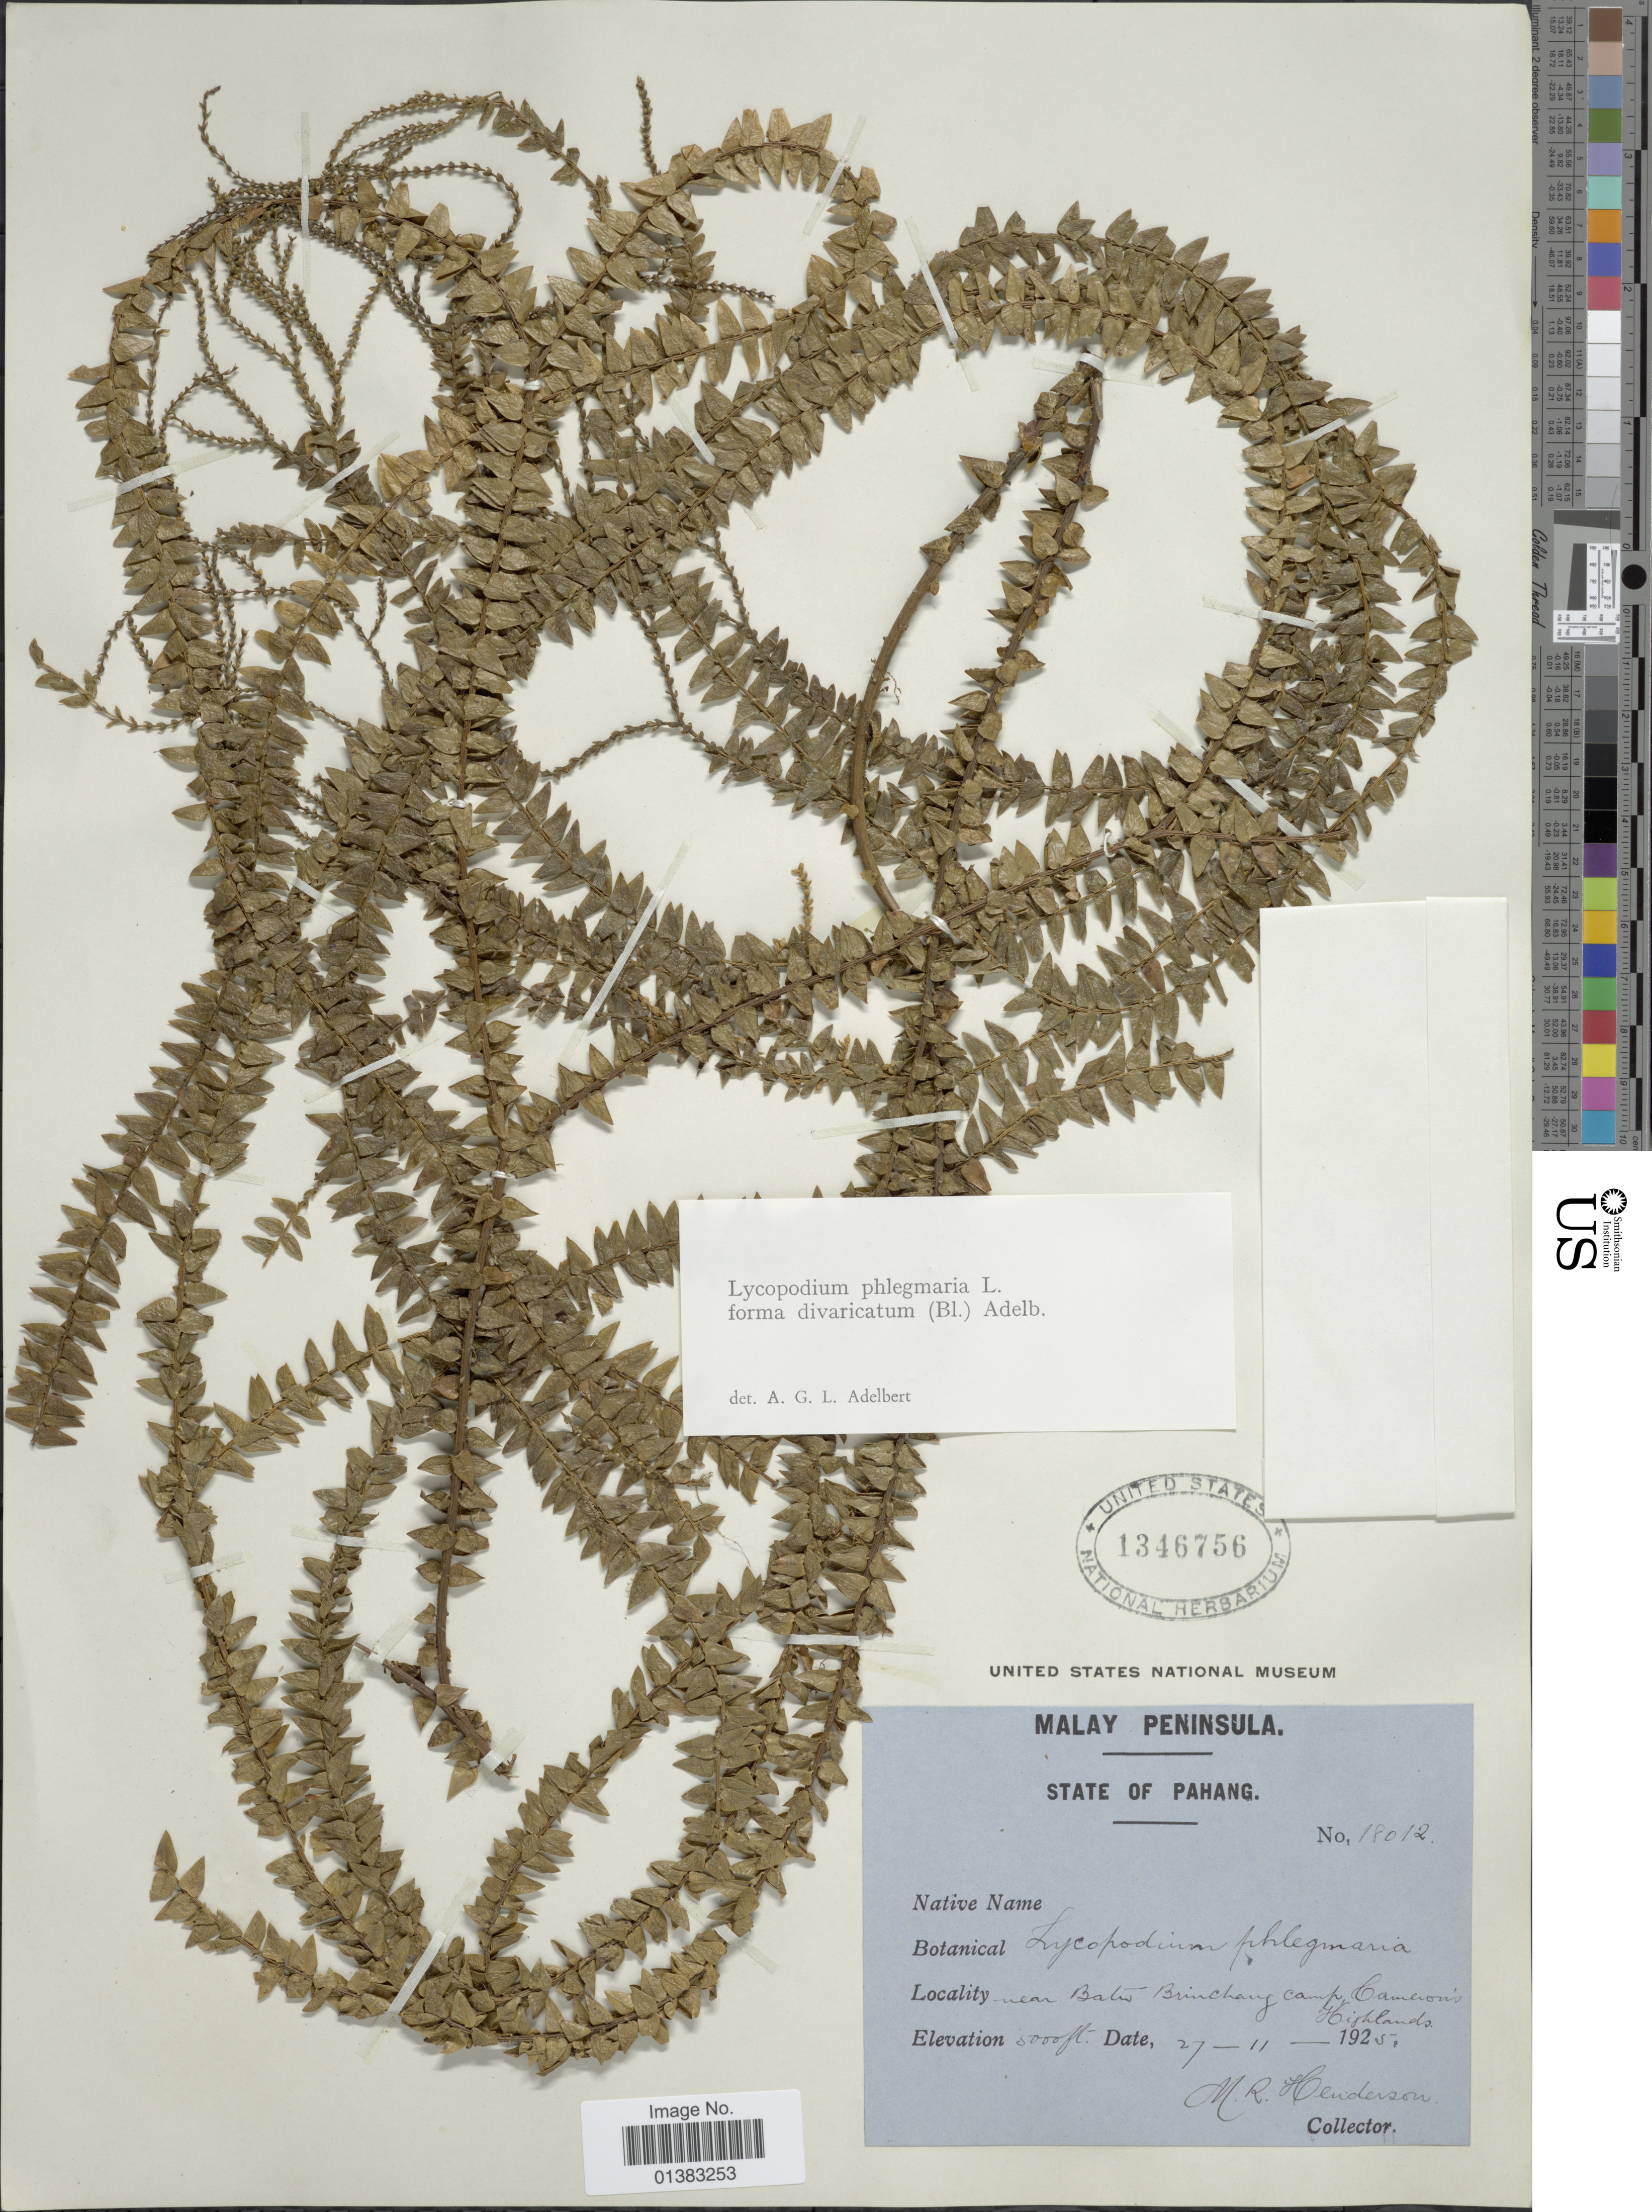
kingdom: Plantae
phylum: Tracheophyta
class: Lycopodiopsida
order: Lycopodiales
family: Lycopodiaceae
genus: Phlegmariurus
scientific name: Phlegmariurus phlegmaria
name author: (L.) Holub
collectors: M. Henderson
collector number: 18012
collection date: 1925-11-27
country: Malaysia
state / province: Pahang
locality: Near Batio Brinchang Camp, Cameron's Highlands [interpreted]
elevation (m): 1524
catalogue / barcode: US 1346756